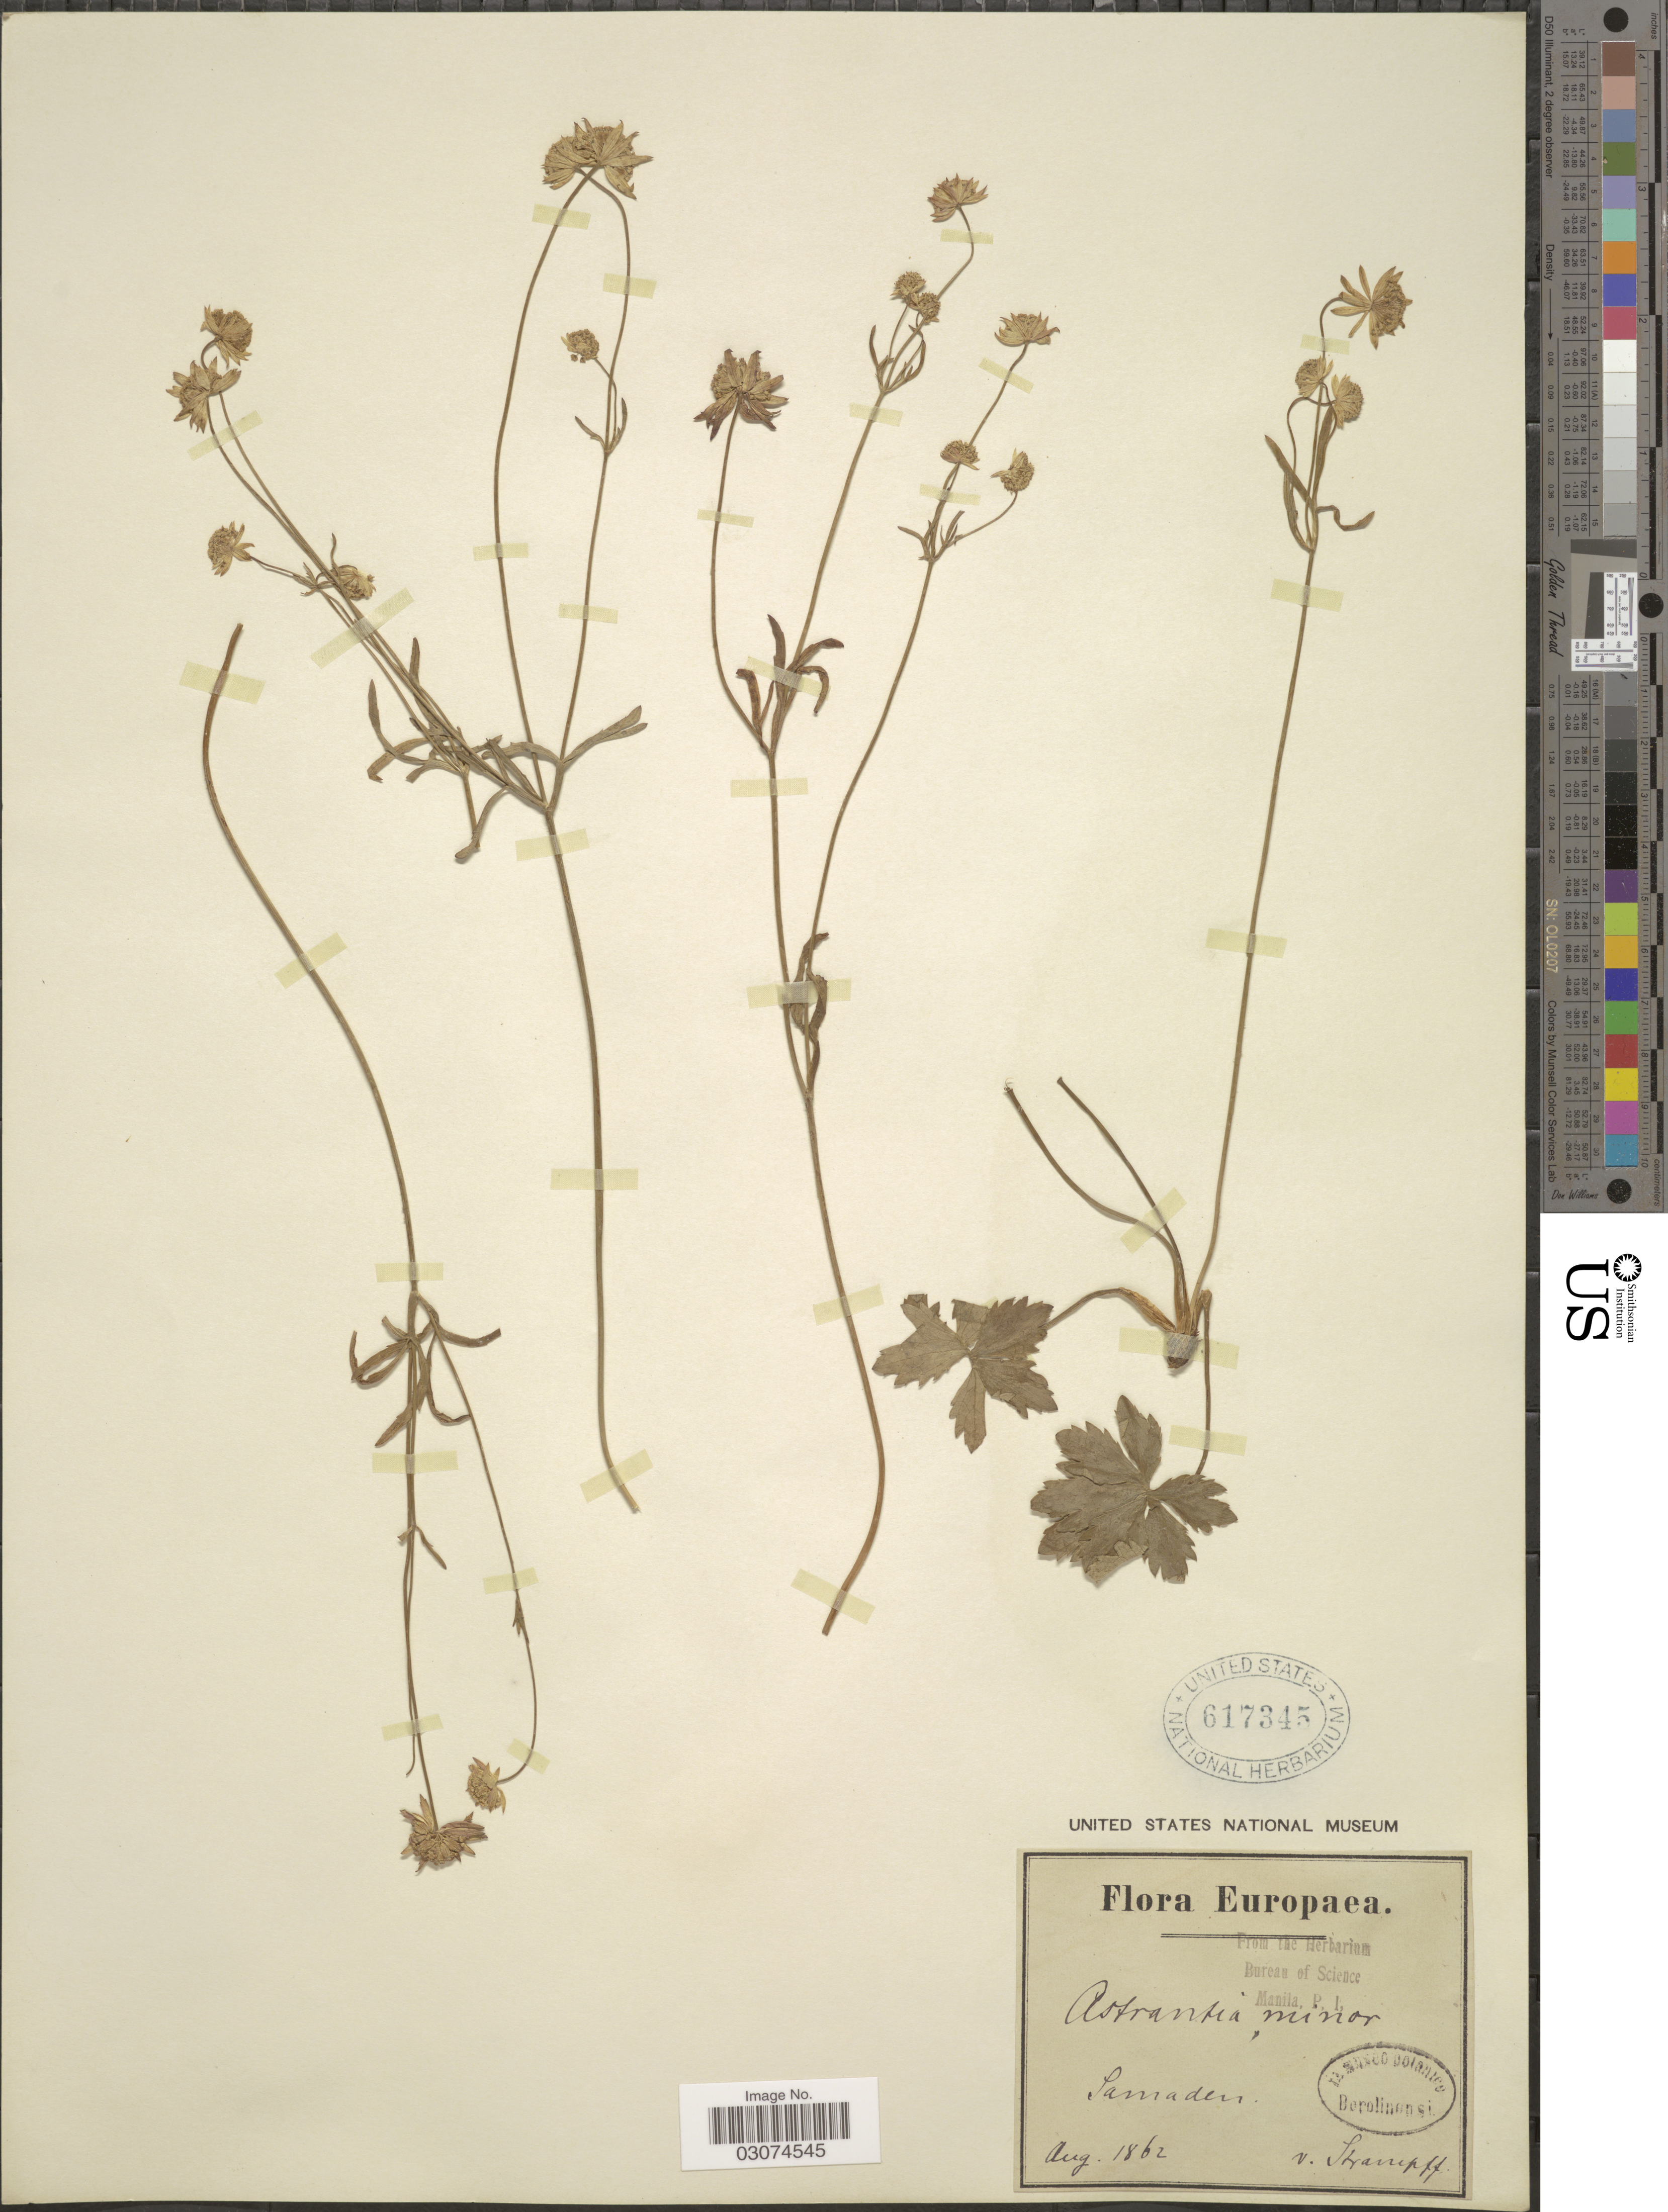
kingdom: Plantae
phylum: Tracheophyta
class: Magnoliopsida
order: Apiales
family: Apiaceae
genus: Astrantia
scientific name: Astrantia minor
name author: L.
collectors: Strampff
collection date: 1862-08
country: Switzerland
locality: Europaea. Samaden.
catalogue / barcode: US 617345